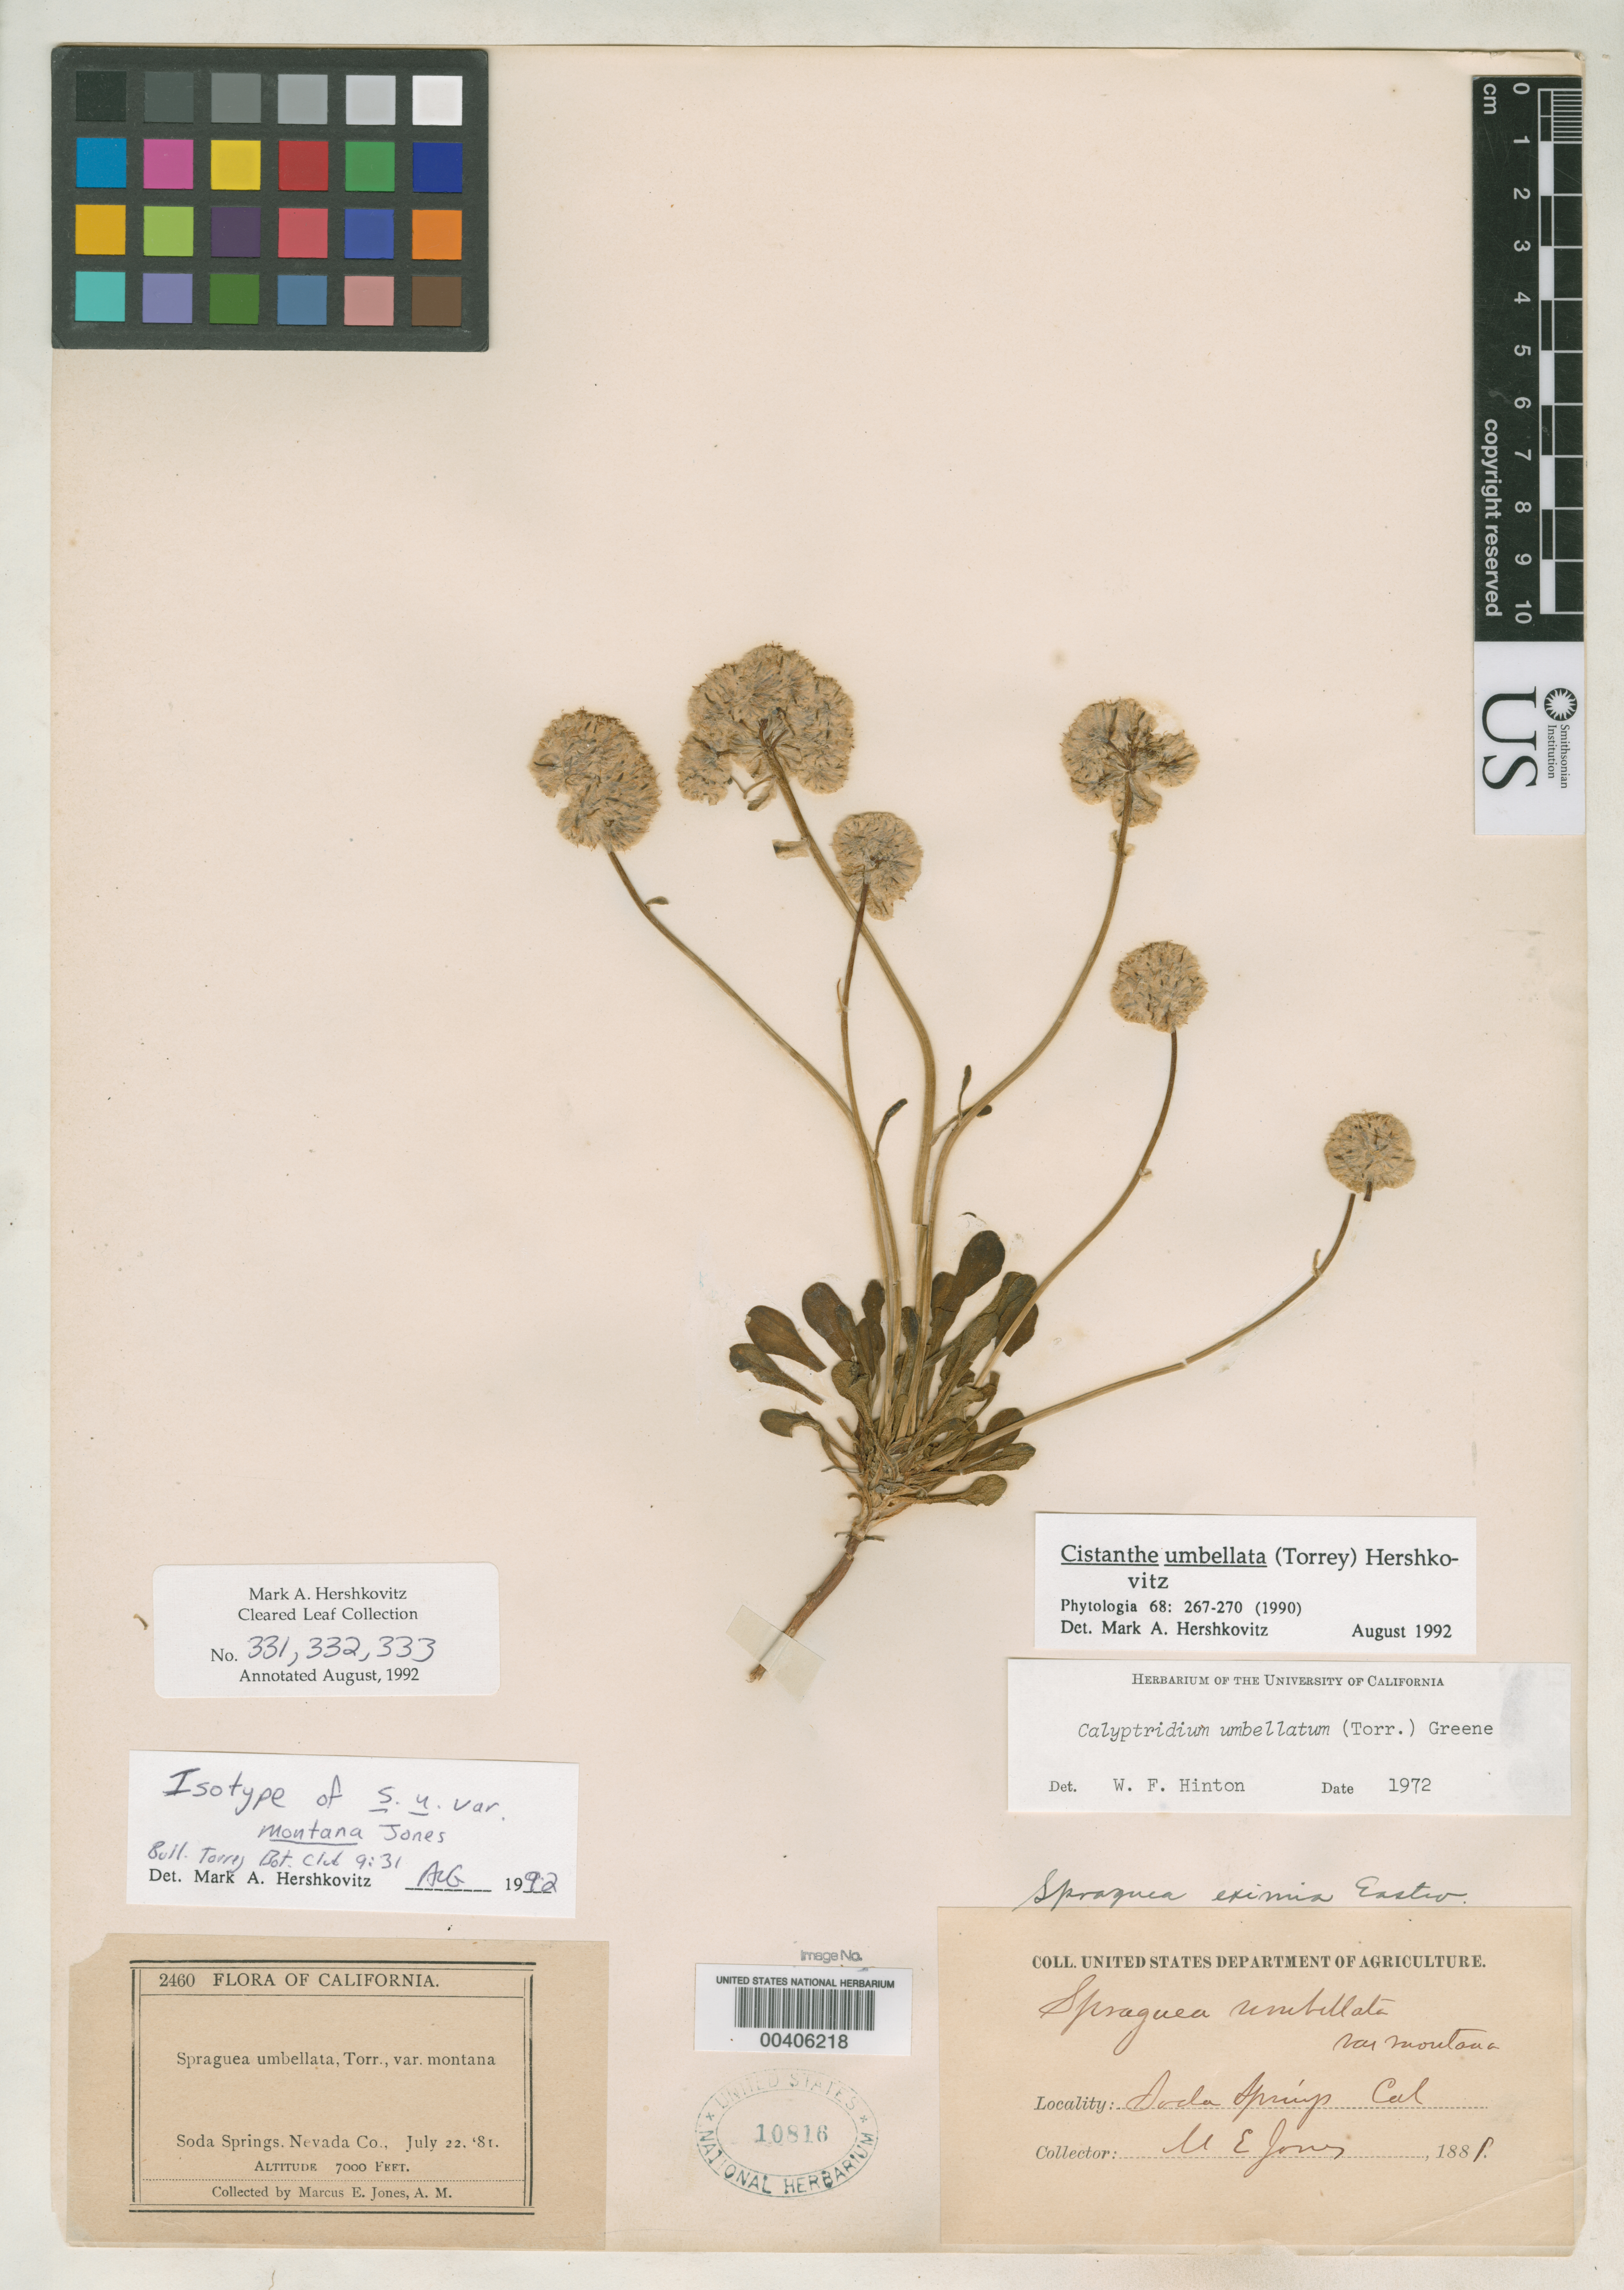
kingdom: Plantae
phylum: Tracheophyta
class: Magnoliopsida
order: Caryophyllales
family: Montiaceae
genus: Spraguea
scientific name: Spraguea umbellata var. montana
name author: M.E. Jones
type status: Possible Isotype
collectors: M. E. Jones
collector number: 2460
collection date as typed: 22 Jul 1881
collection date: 1881-07-22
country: United States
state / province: California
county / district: Nevada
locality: Soda Springs.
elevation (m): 2134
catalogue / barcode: US 10816